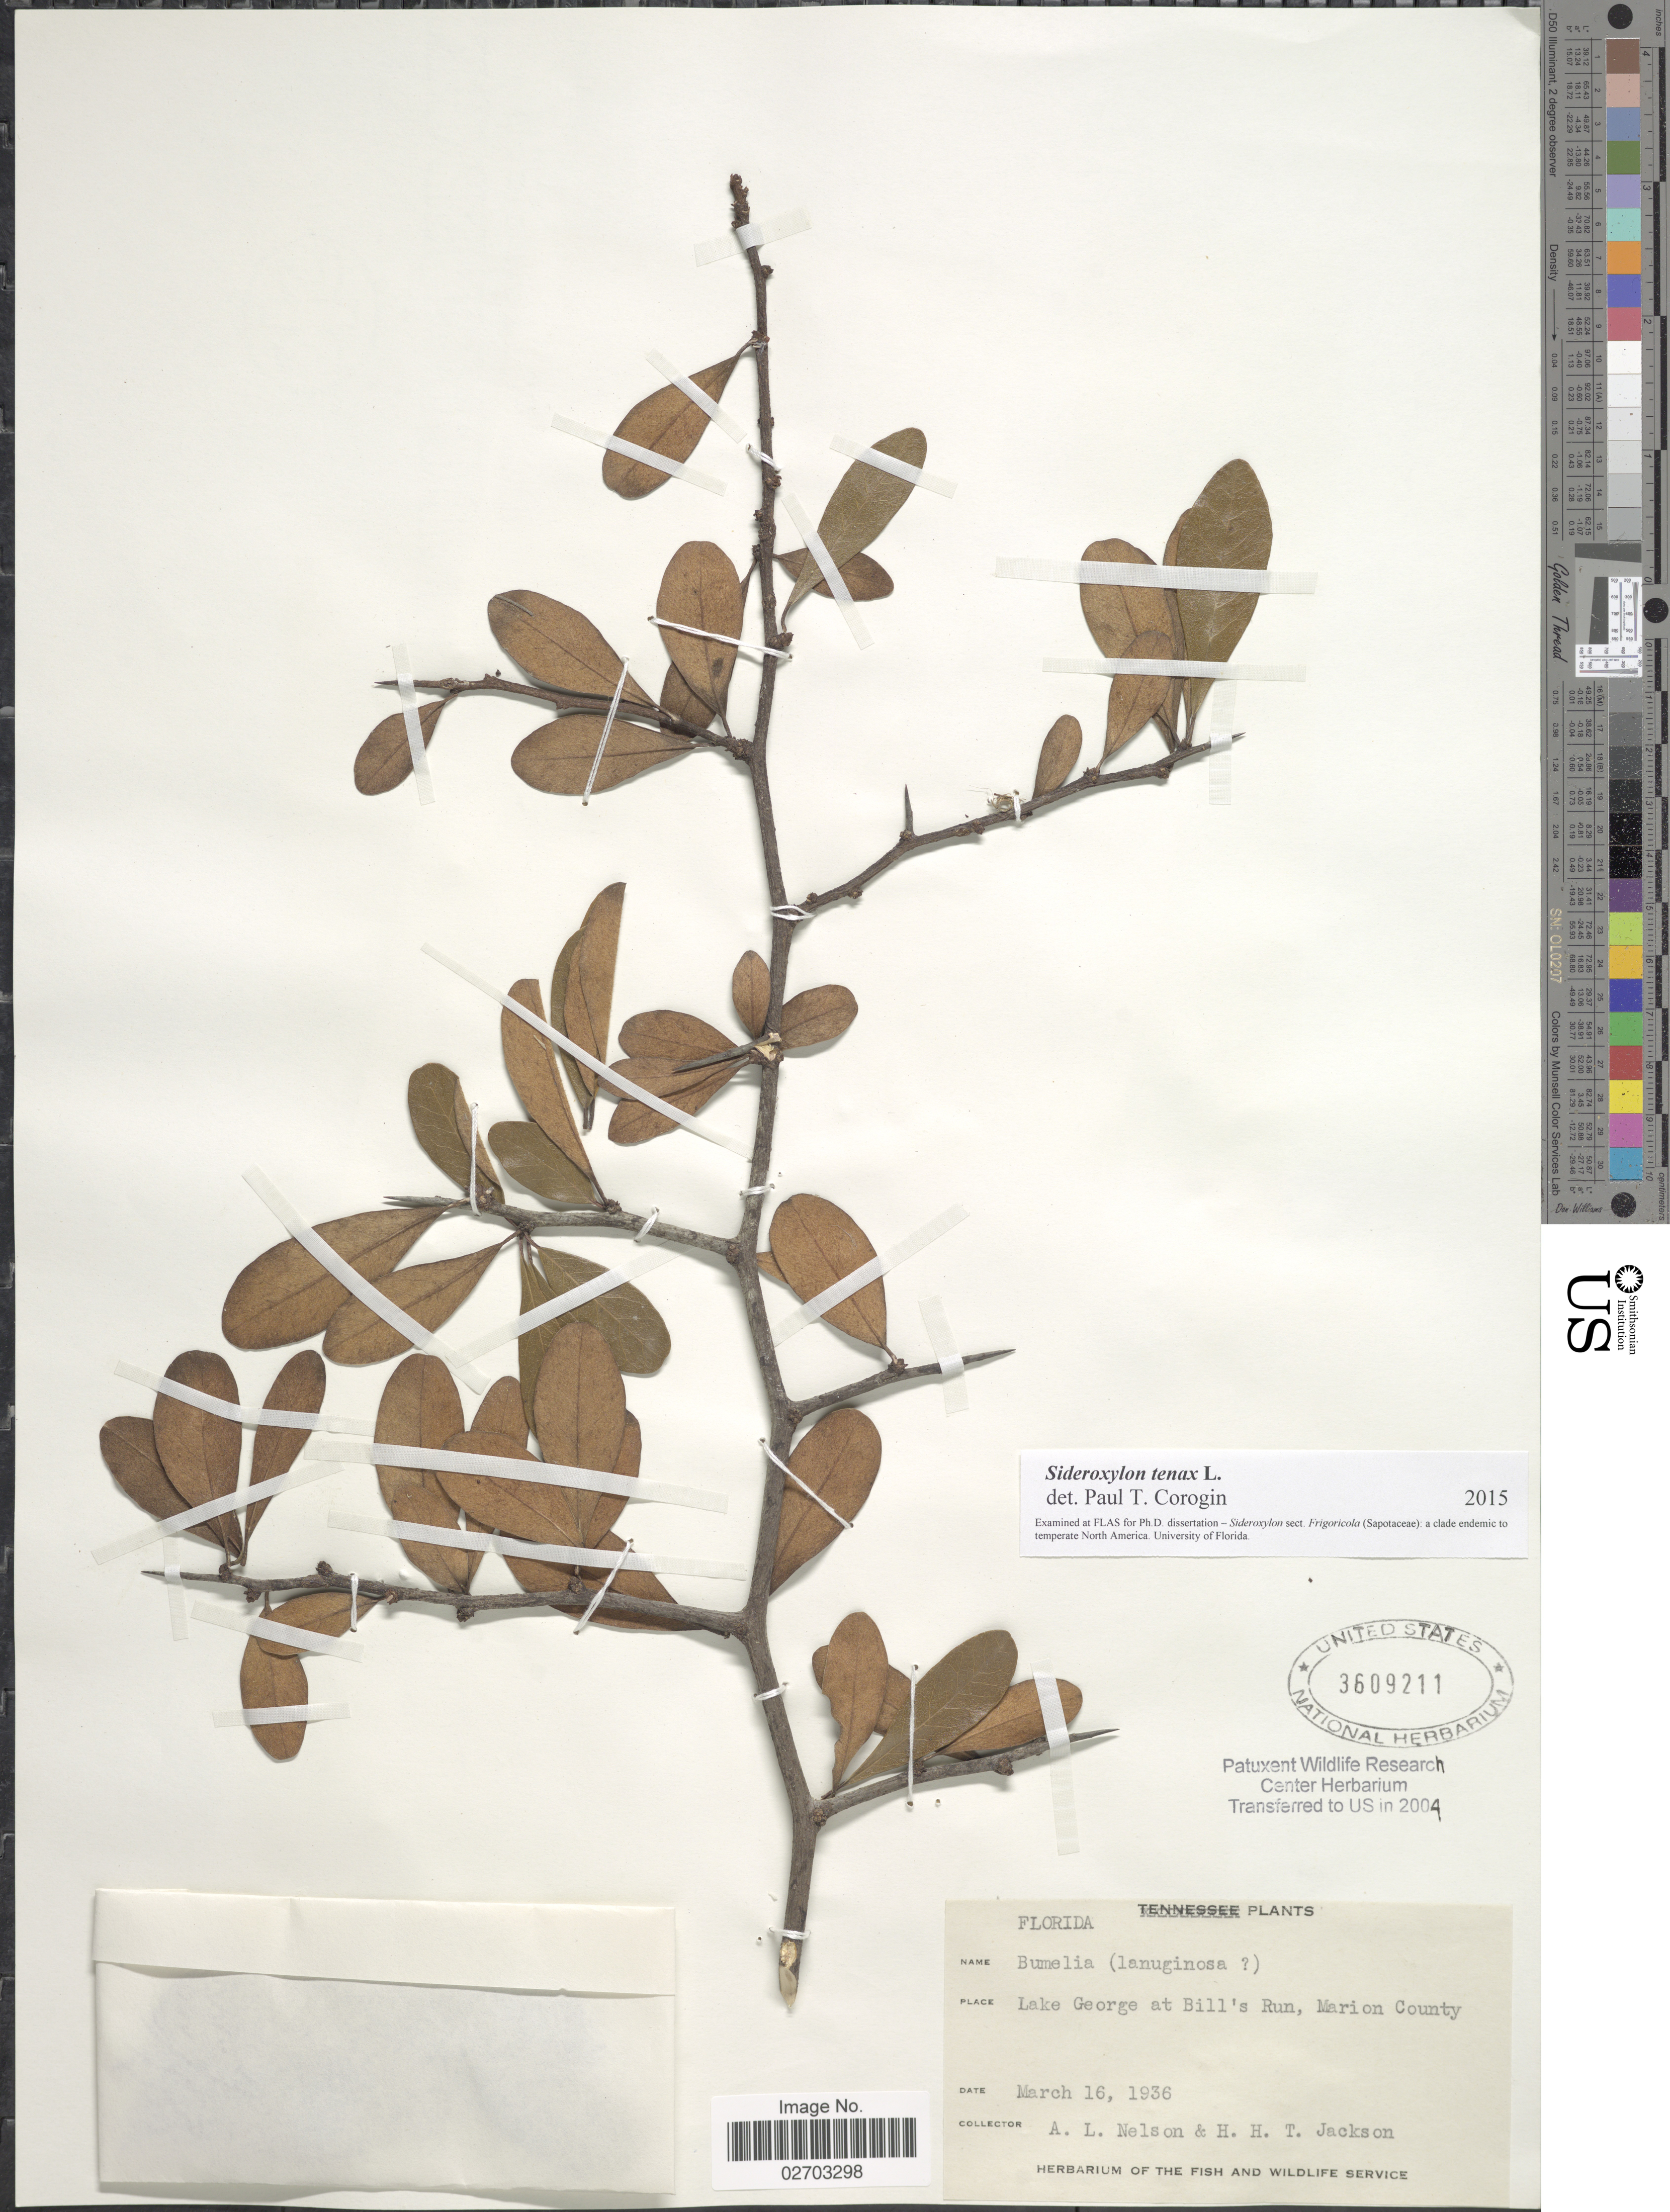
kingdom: Plantae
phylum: Tracheophyta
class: Magnoliopsida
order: Ericales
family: Sapotaceae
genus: Sideroxylon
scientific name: Sideroxylon tenax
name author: L.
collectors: A. L. Nelson & H. Jackson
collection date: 1936-03-16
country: United States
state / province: Florida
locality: Lake George's at Bill's Run, Marion County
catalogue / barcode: US 3609211